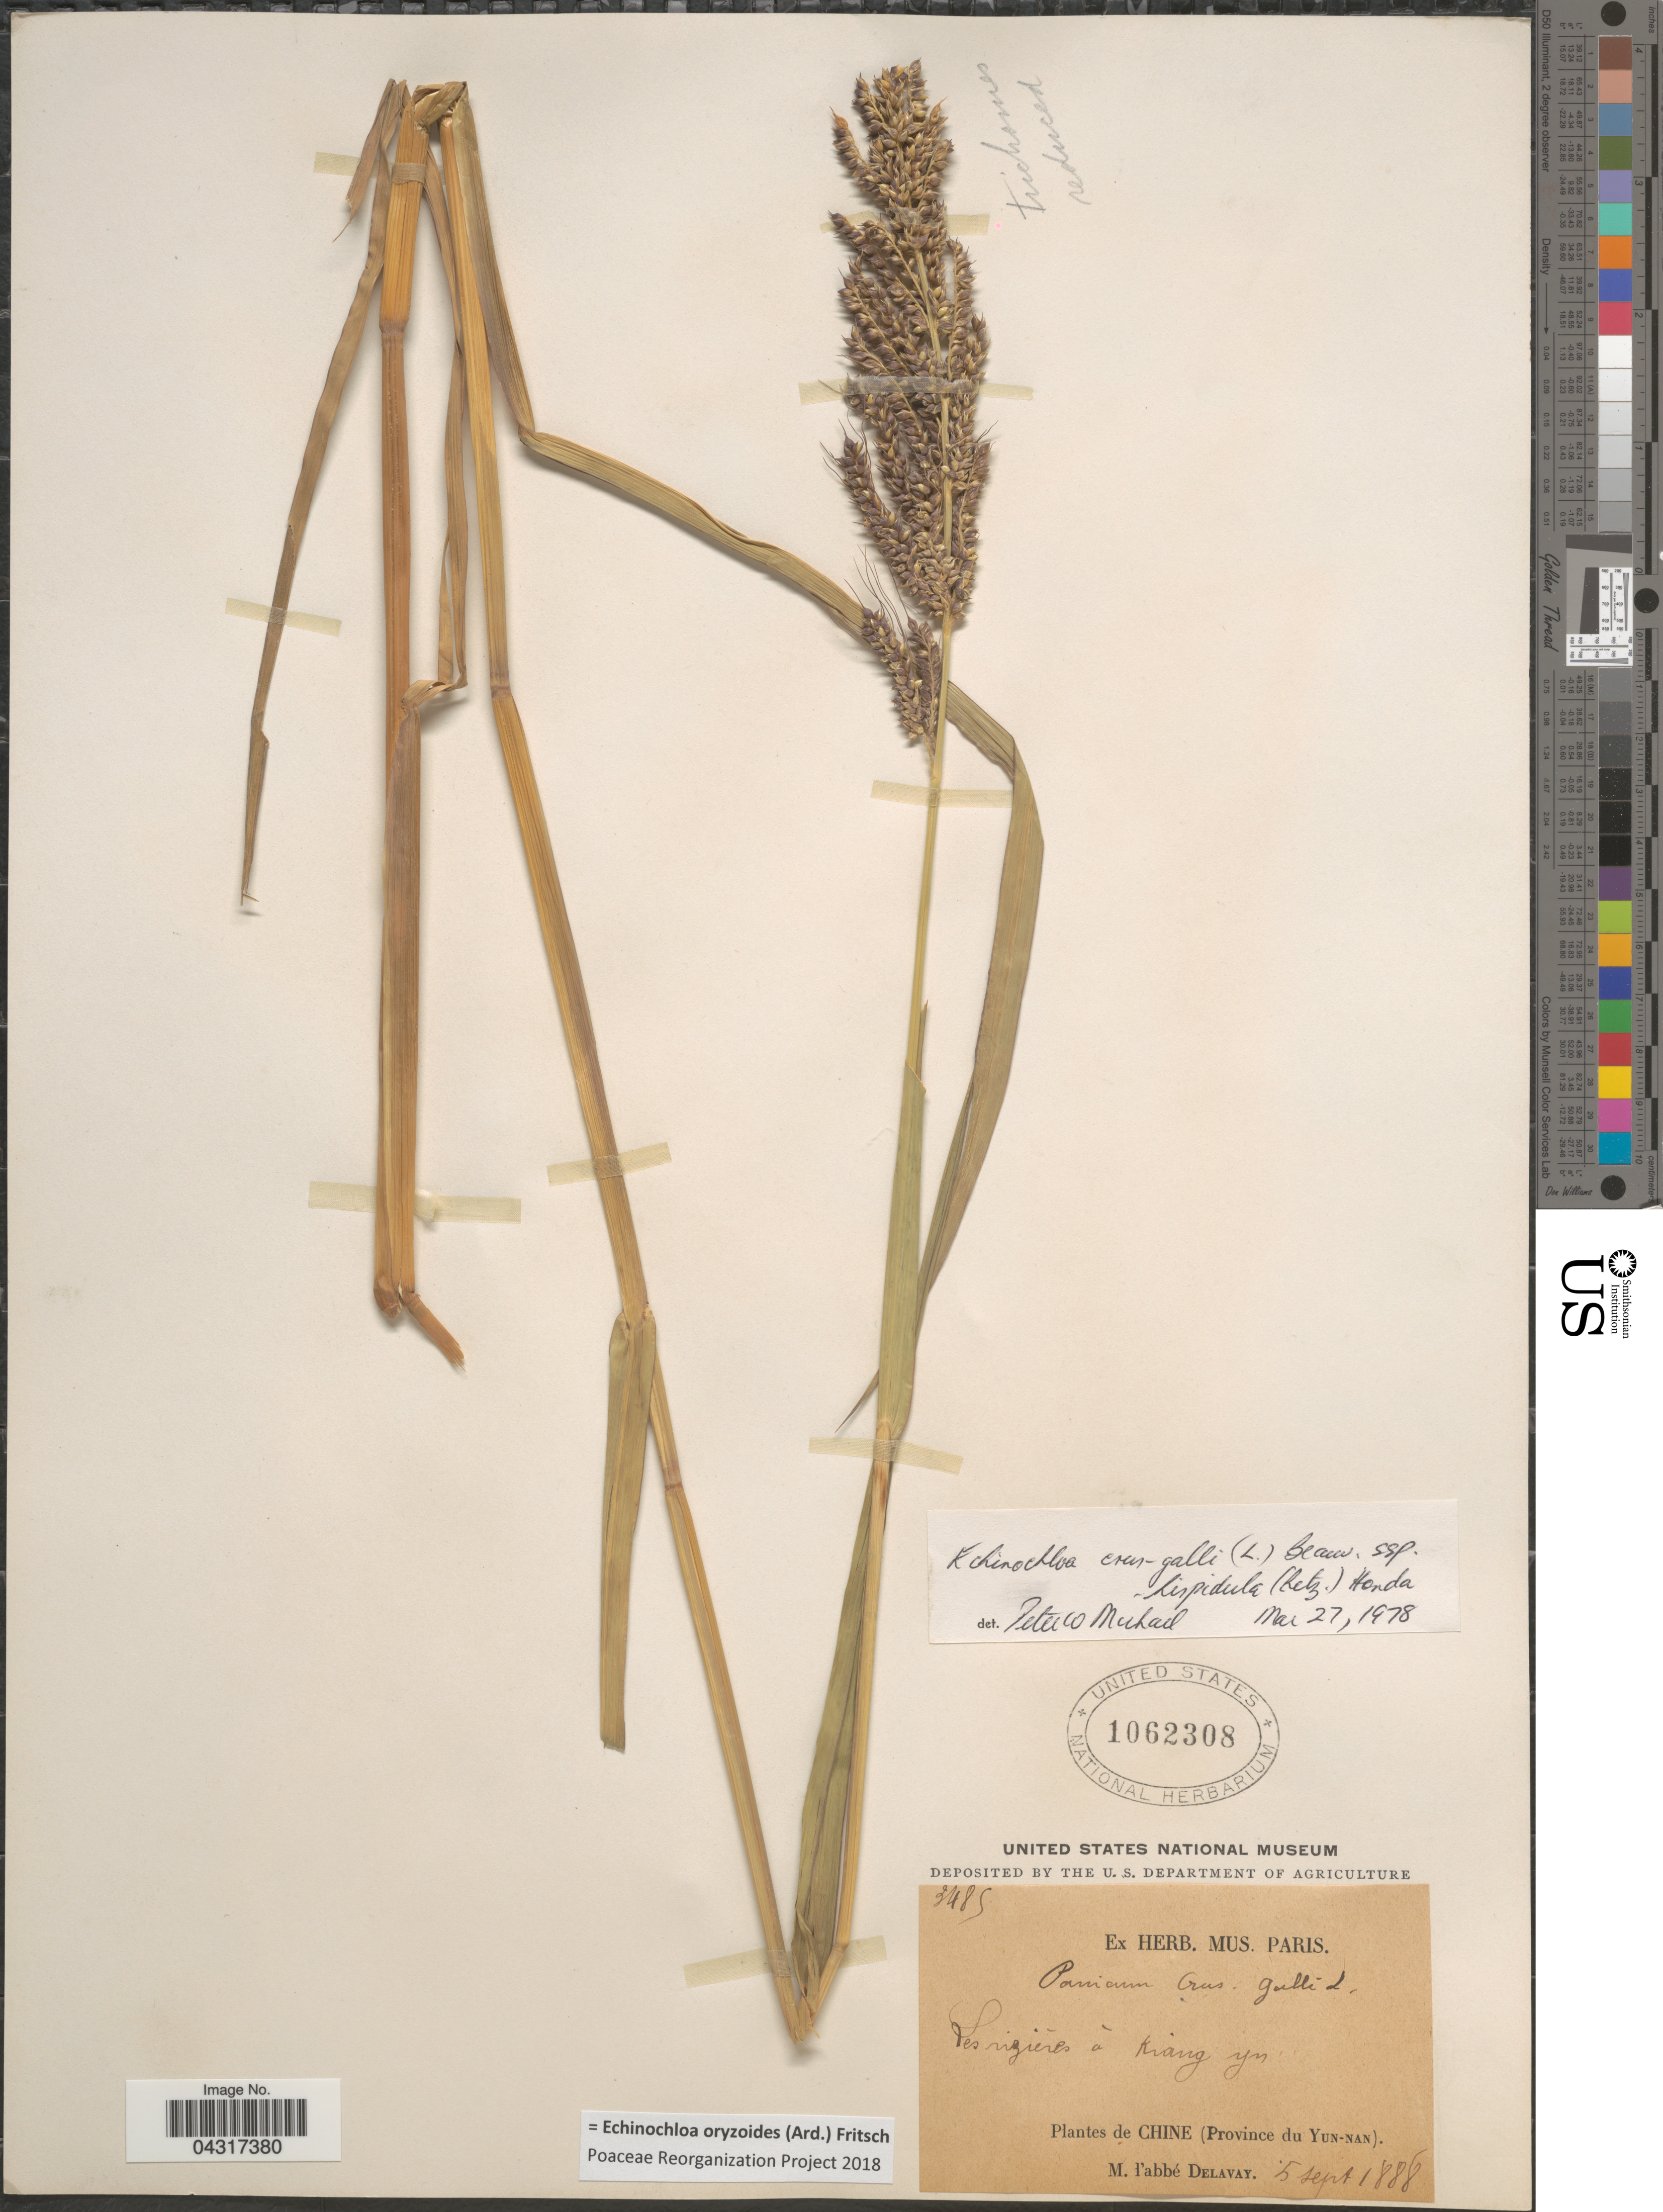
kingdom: Plantae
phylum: Tracheophyta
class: Liliopsida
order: Poales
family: Poaceae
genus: Echinochloa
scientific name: Echinochloa oryzoides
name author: (Ard.) Fritsch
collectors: P. Delavay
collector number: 3485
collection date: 1888-09-05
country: China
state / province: Yunnan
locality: Les Rizières à Kiang yu.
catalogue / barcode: US 1062308